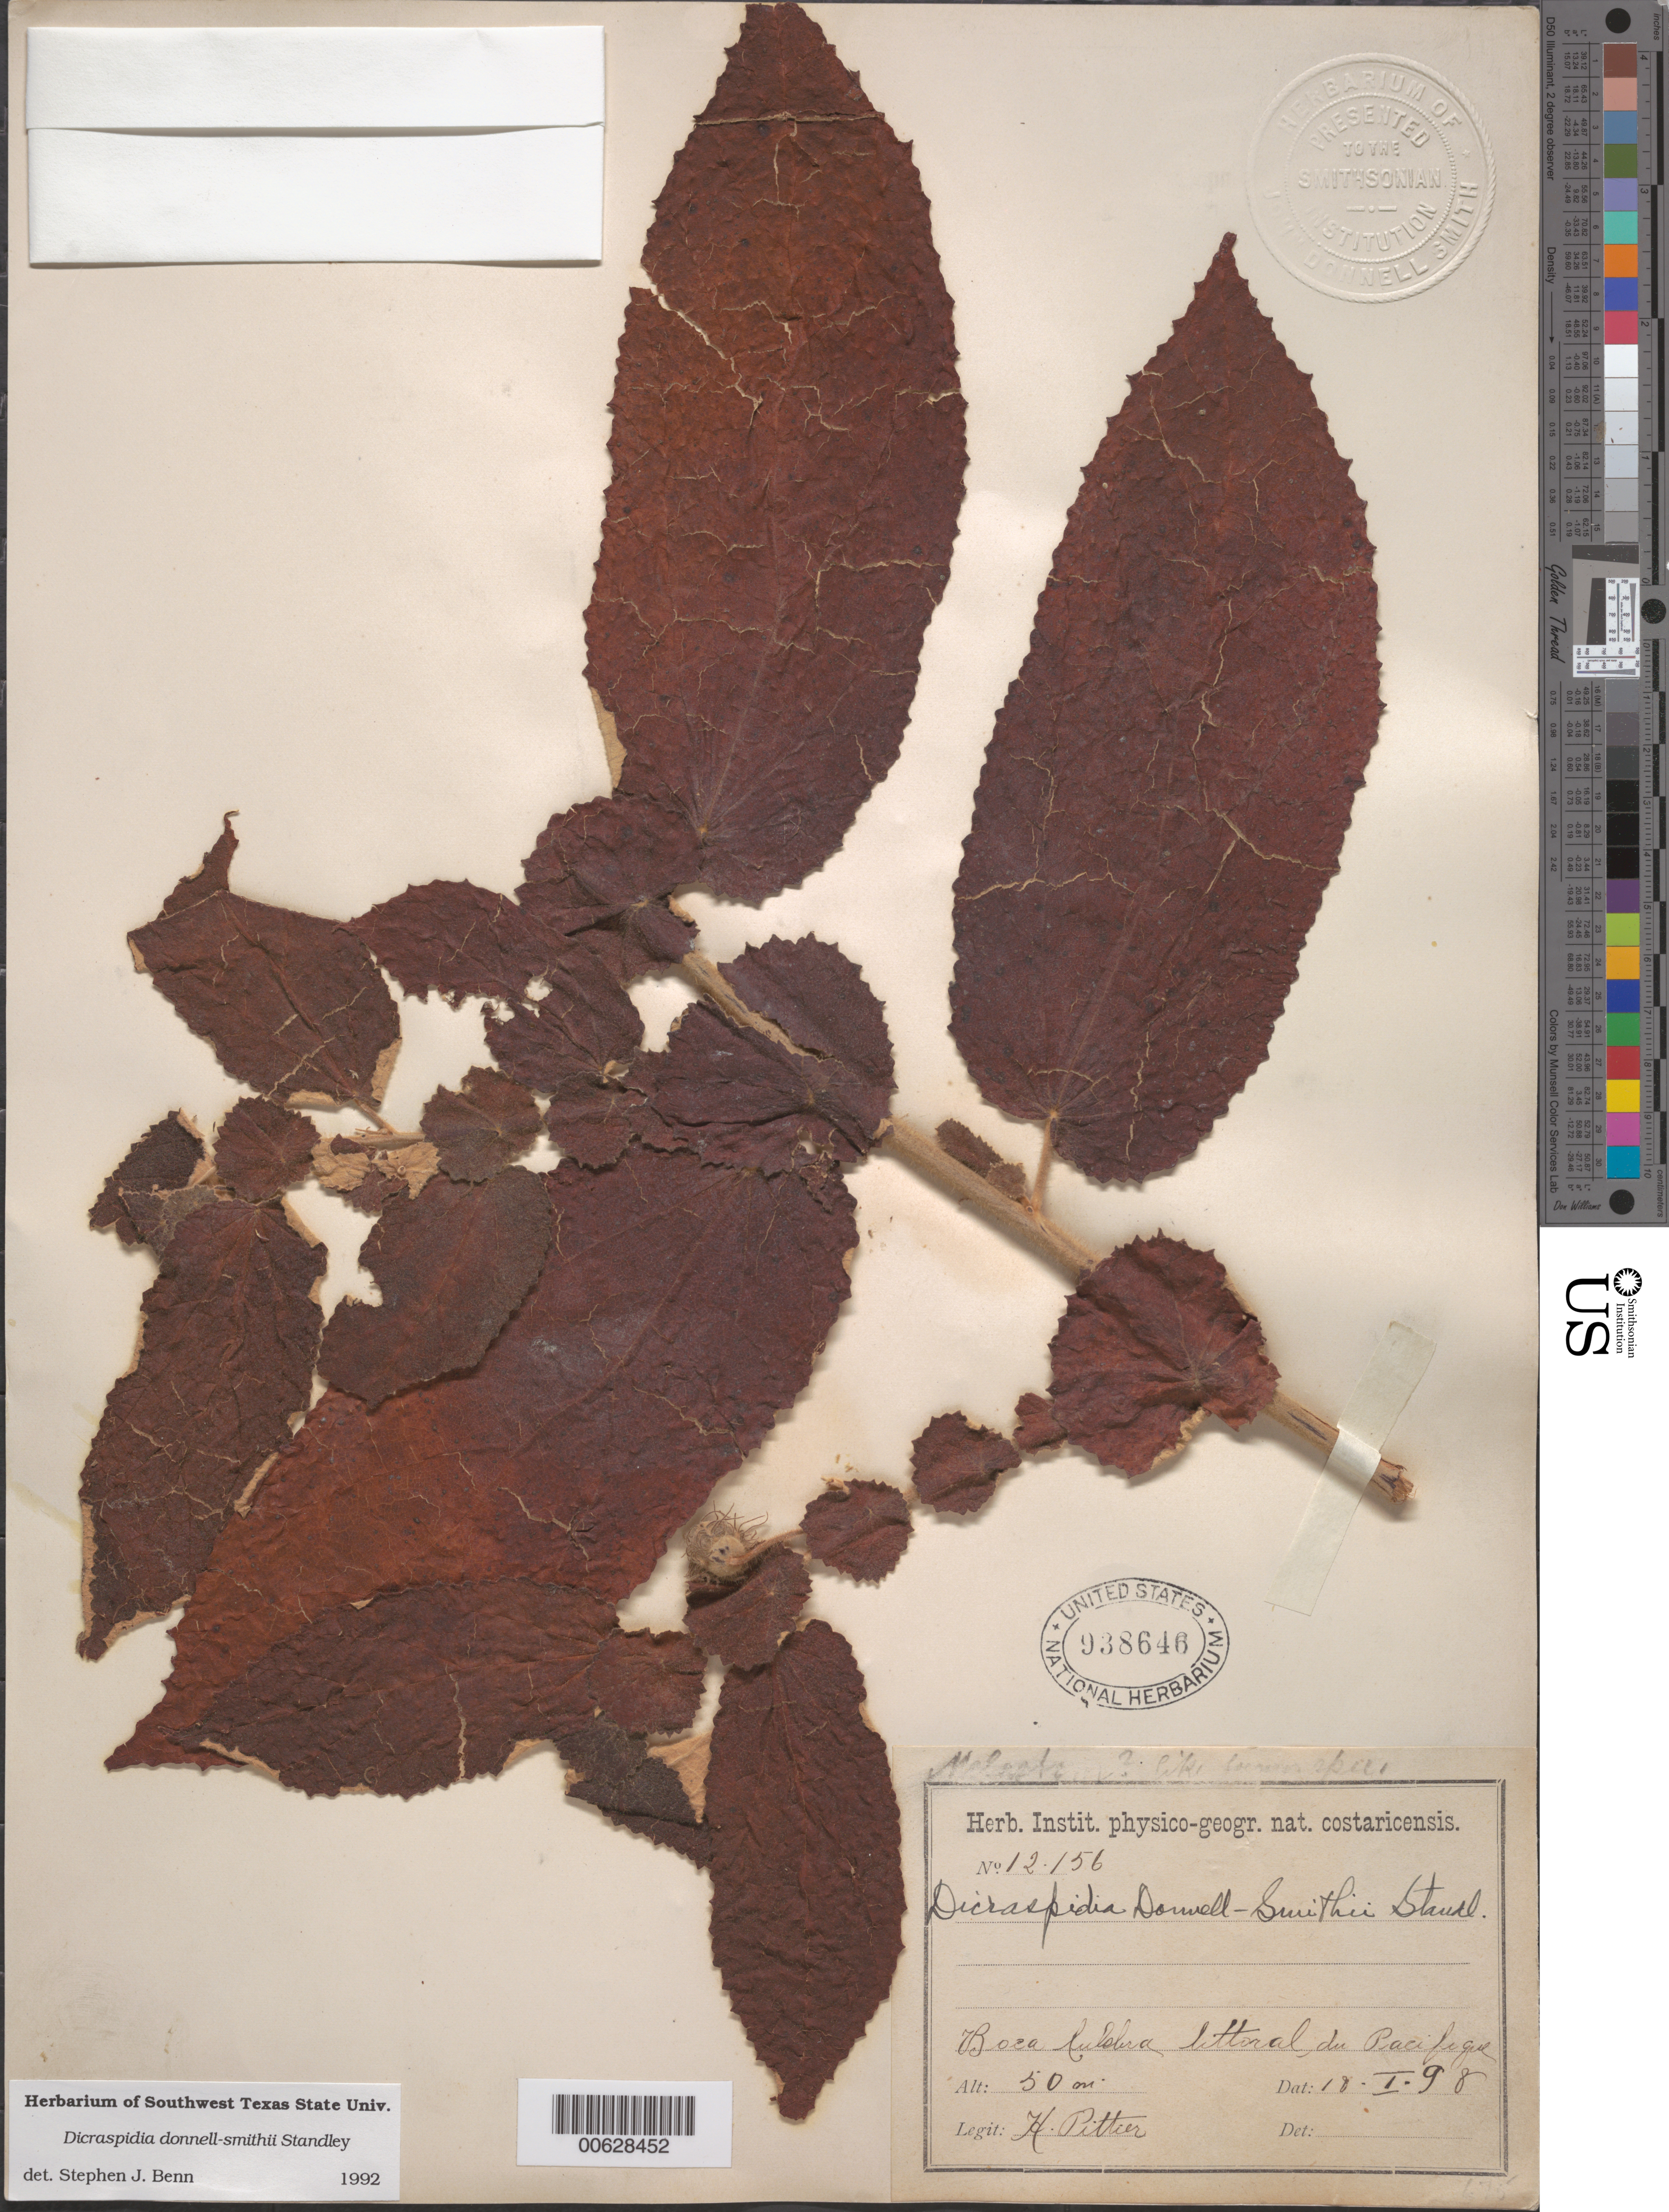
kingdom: Plantae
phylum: Tracheophyta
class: Magnoliopsida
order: Malvales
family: Muntingiaceae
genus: Dicraspidia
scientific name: Dicraspidia donnell-smithii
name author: Standl.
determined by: Benn, S. J.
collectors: H. F. Pittier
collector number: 12156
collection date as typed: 10 Jan 1898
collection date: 1898-01-10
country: Costa Rica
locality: Boca Culebra littoral du Pacifique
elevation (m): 50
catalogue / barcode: US 938646